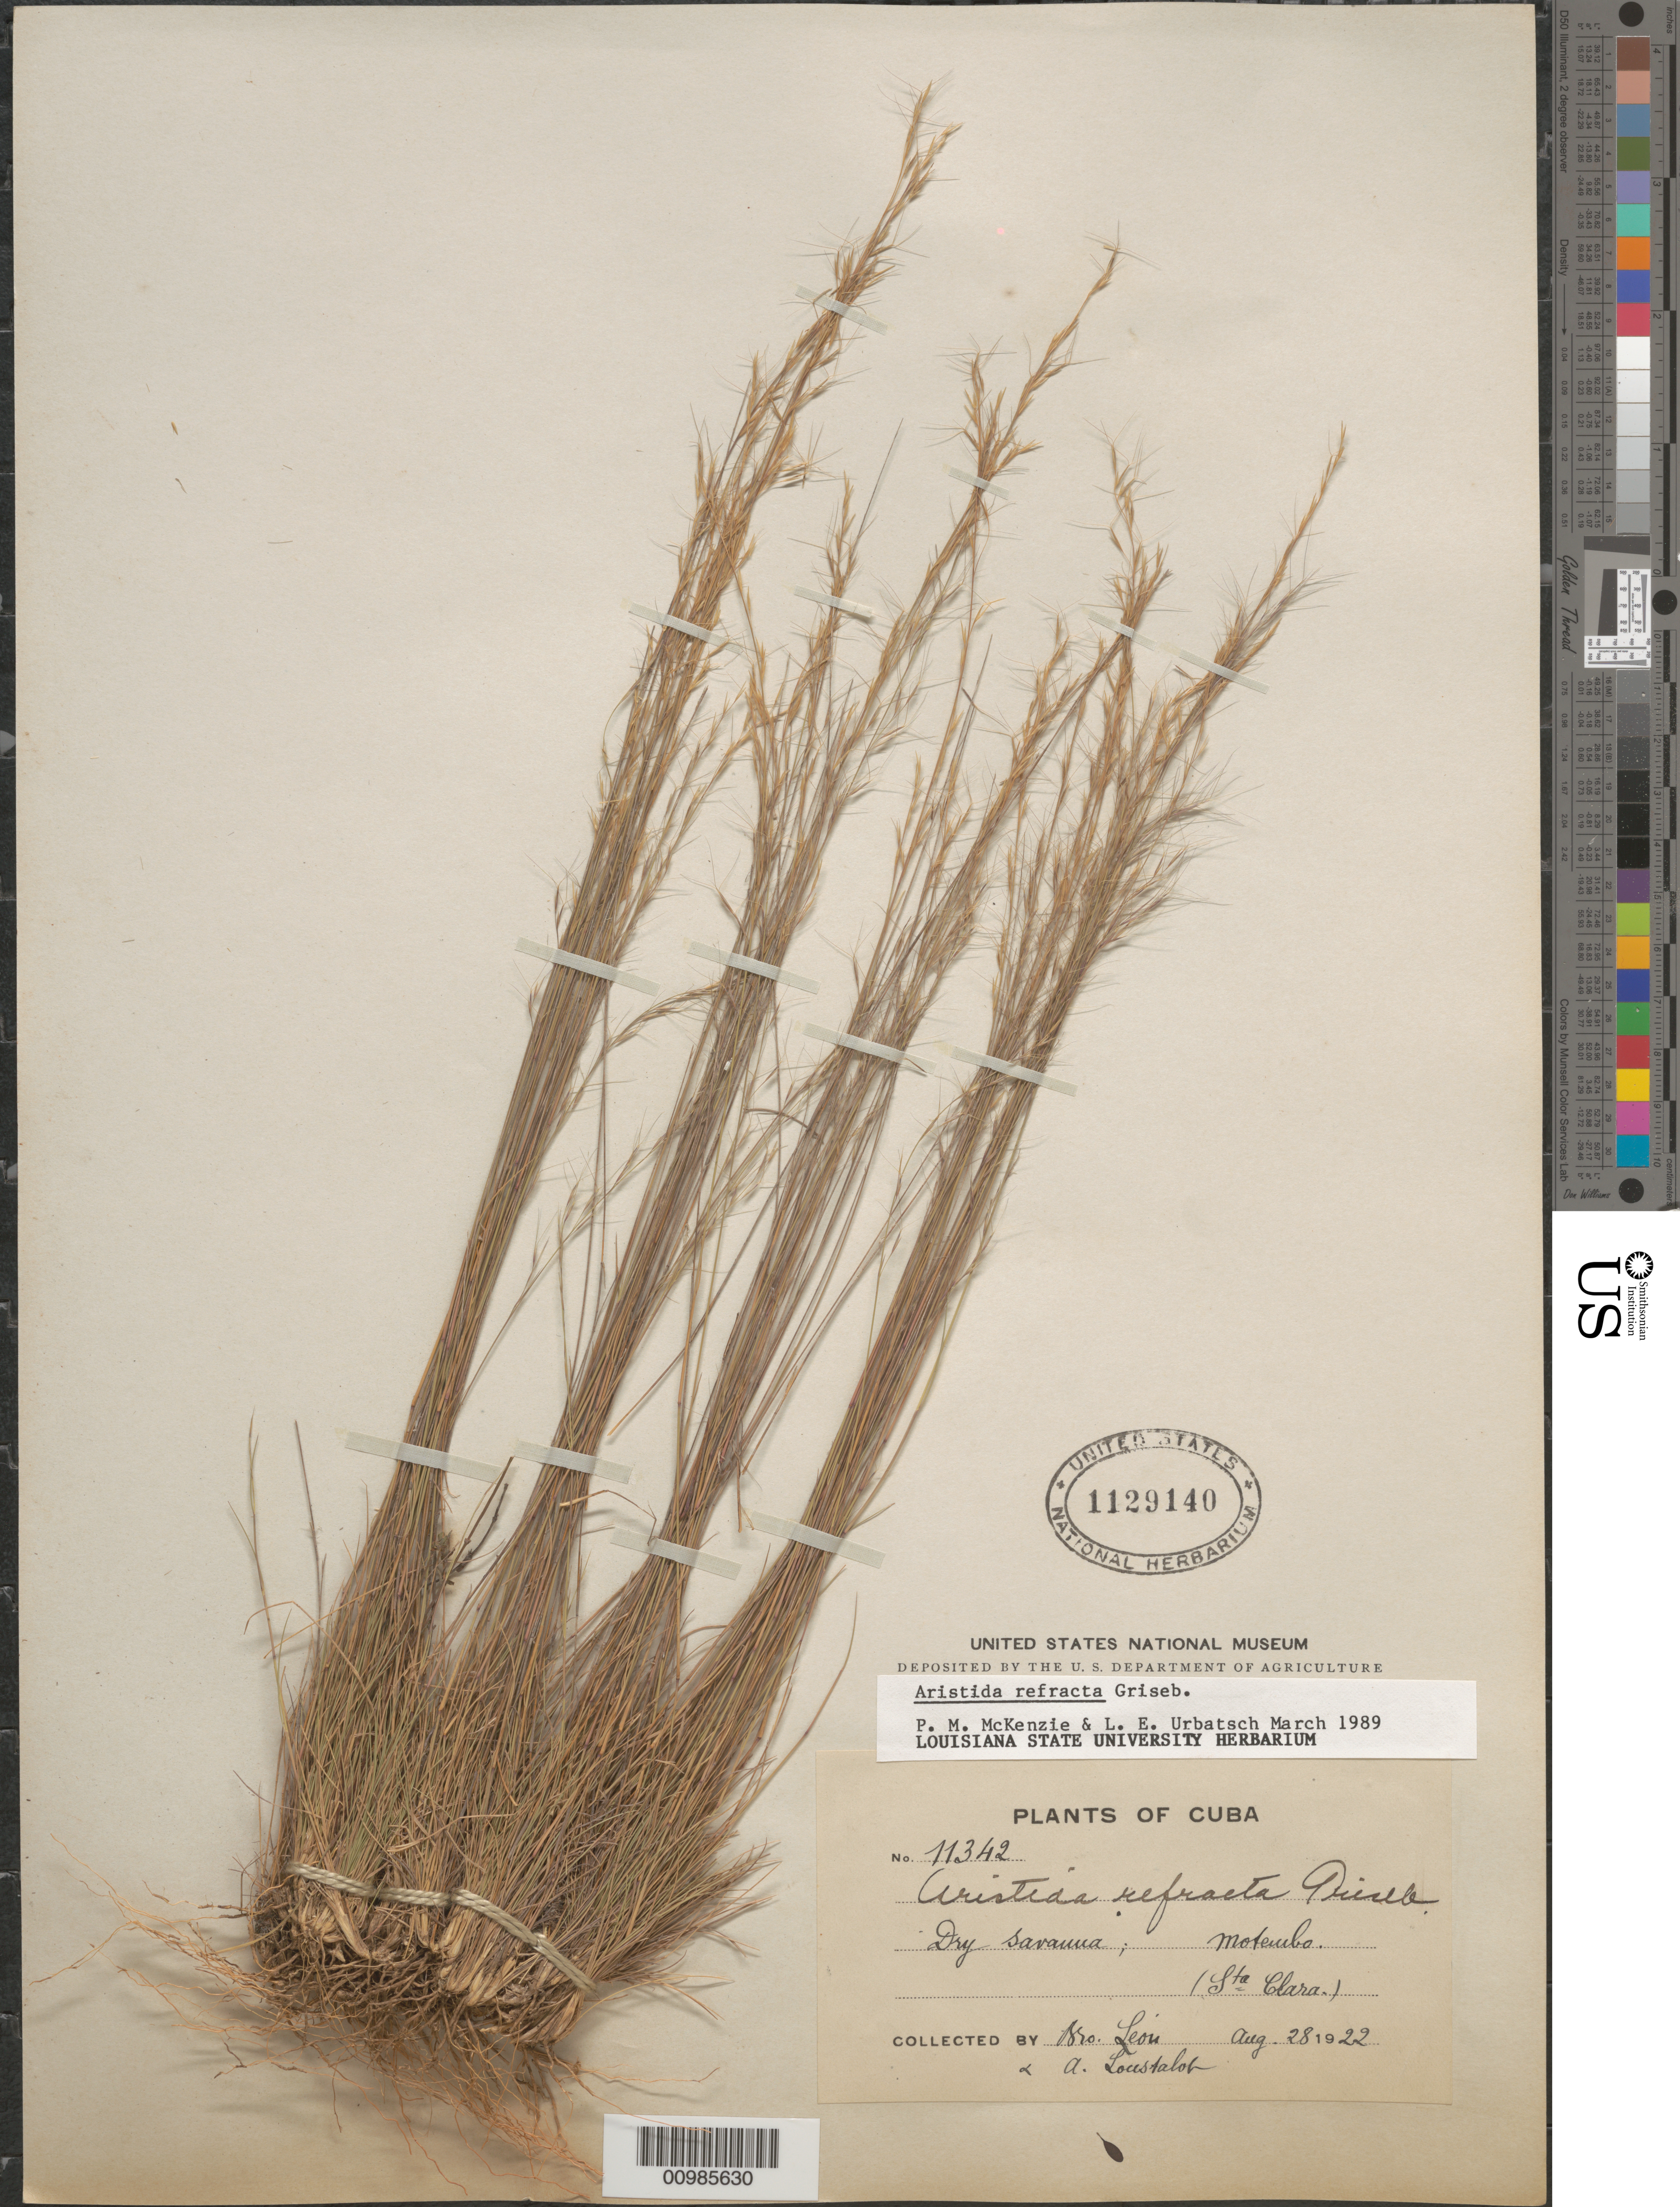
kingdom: Plantae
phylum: Tracheophyta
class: Liliopsida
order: Poales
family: Poaceae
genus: Aristida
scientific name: Aristida refracta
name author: Griseb.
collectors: Bro. León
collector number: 11342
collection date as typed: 28 Aug 1922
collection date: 1922-08-28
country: Cuba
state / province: Villa Clara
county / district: Santa Clara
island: Cuba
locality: Motembo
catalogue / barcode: US 1129140